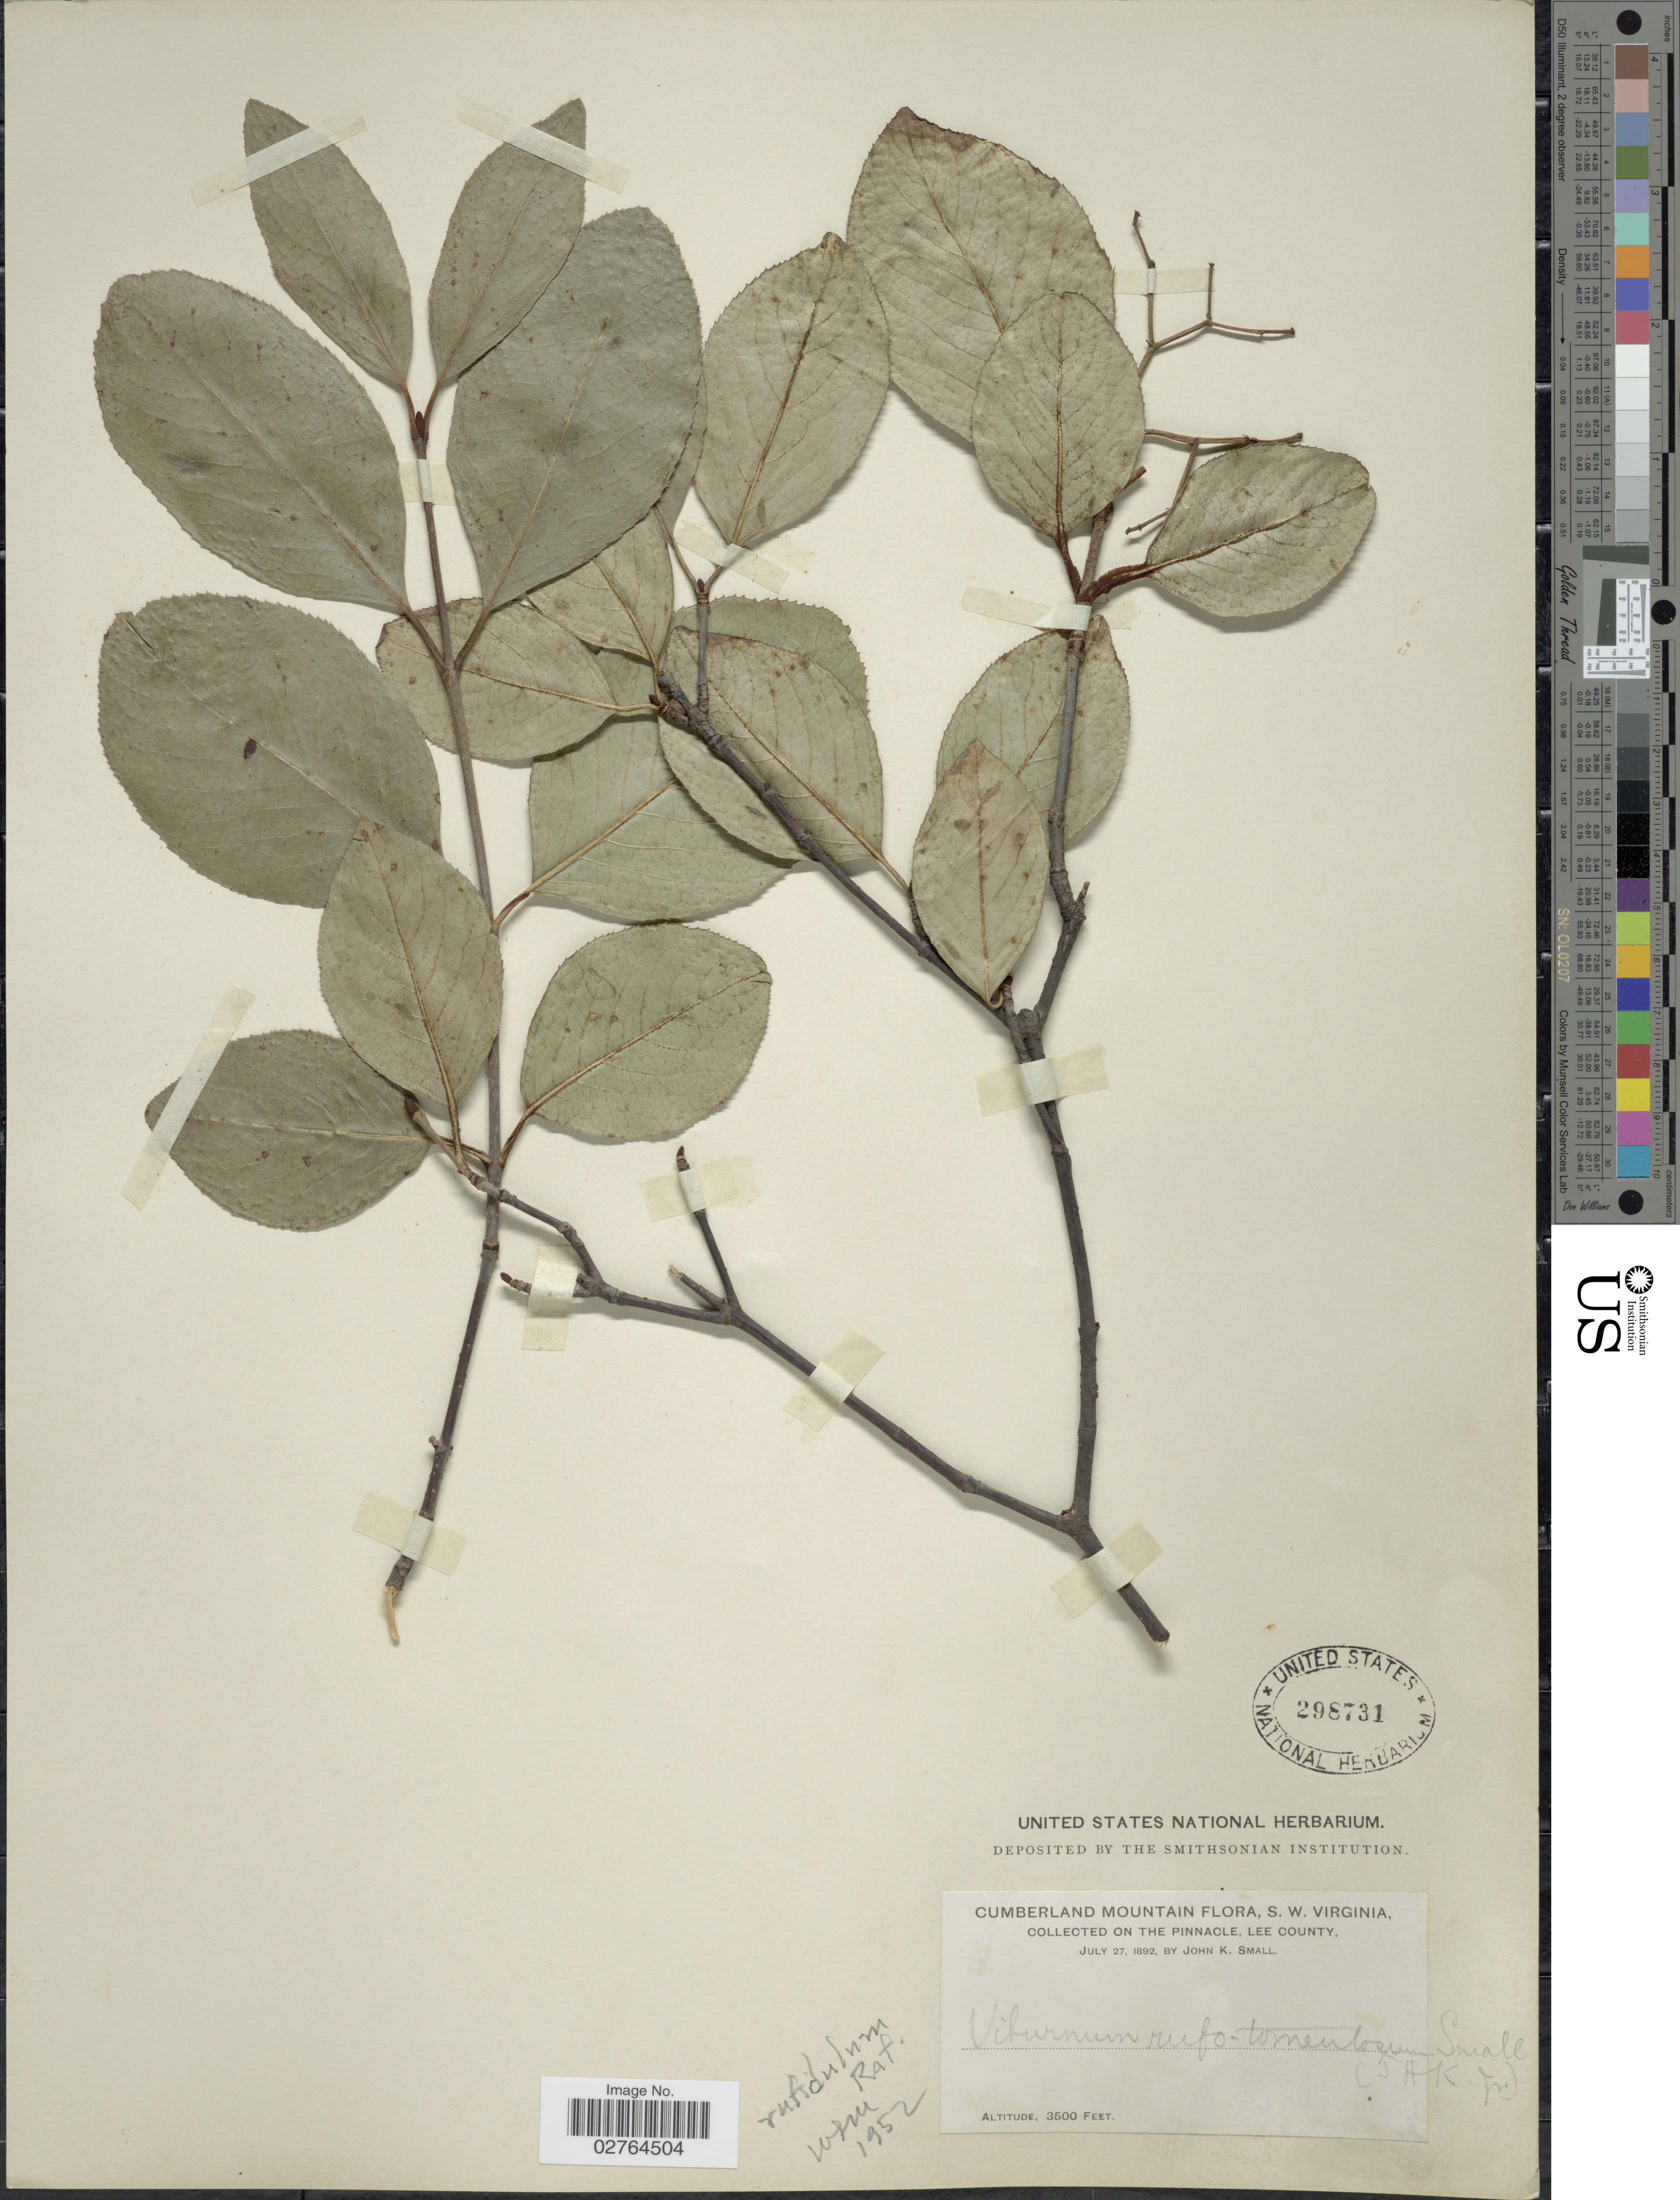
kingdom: Plantae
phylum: Tracheophyta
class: Magnoliopsida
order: Dipsacales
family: Viburnaceae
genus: Viburnum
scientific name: Viburnum rufidulum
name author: Raf.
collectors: J. K. Small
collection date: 1892-07-27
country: United States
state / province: Virginia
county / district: Lee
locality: Cumberland Mountain, S.W. Virginia, on the Pinnacle, Lee County.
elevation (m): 1067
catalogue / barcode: US 298731